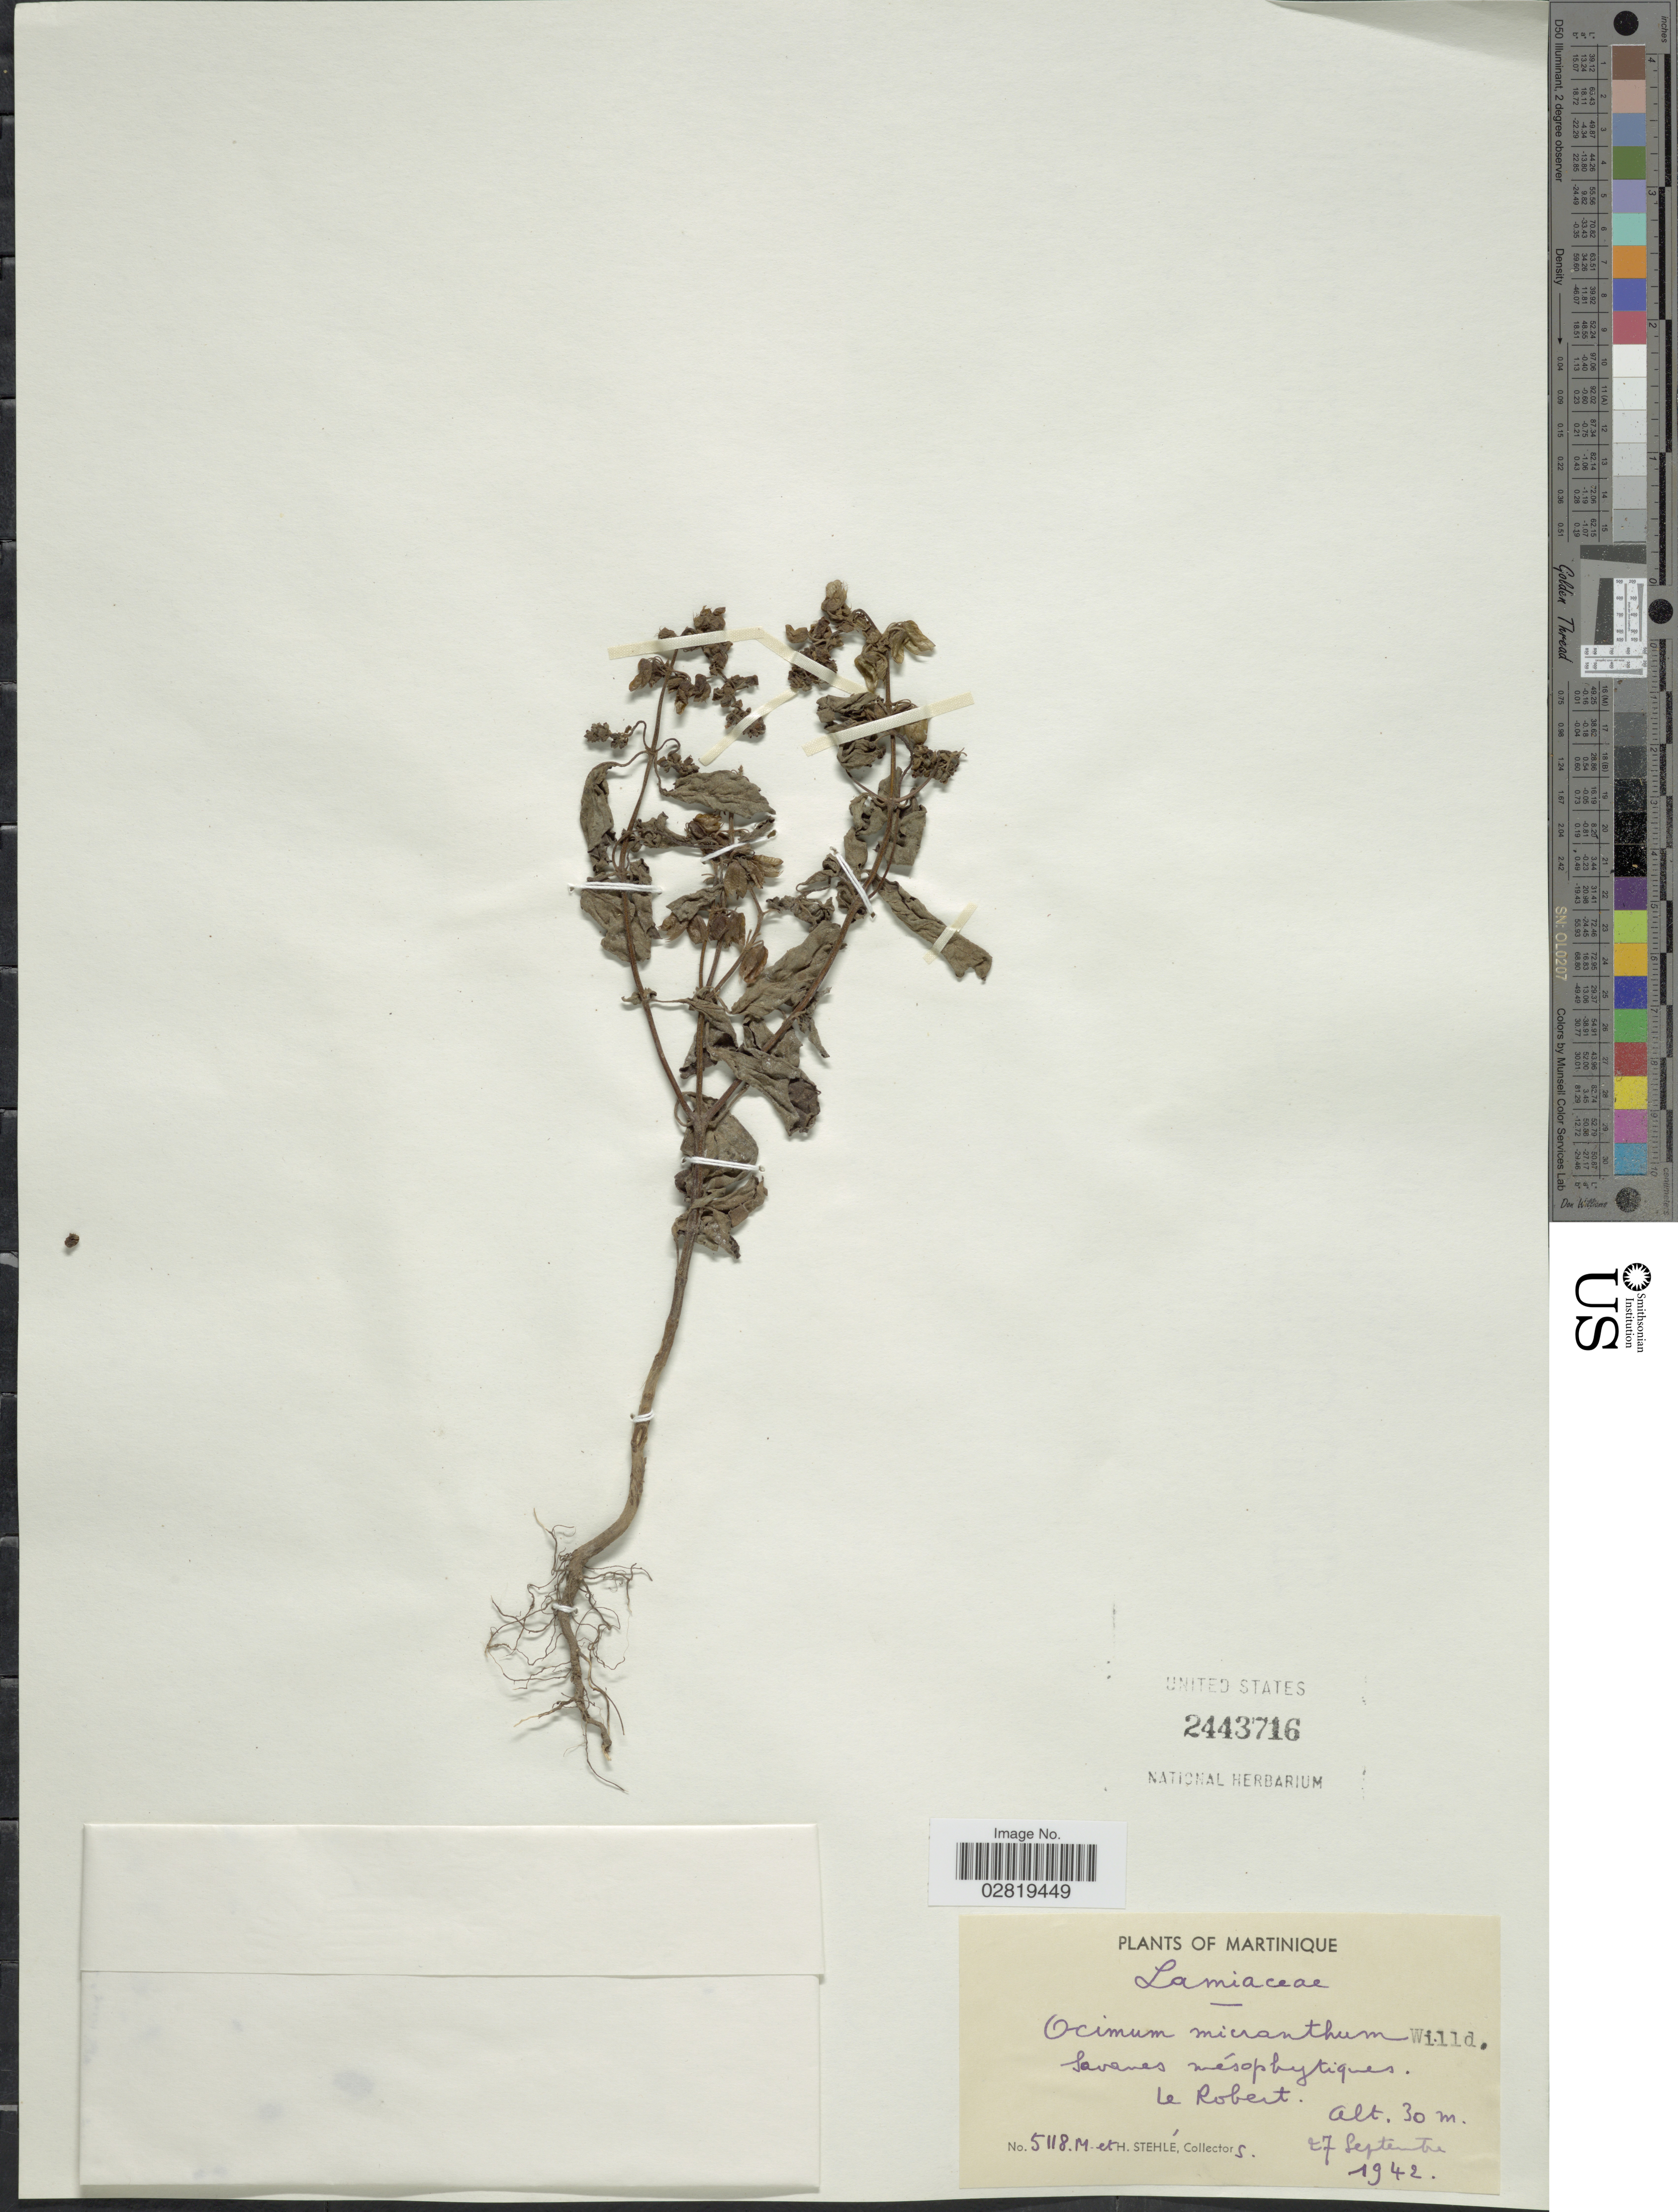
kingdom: Plantae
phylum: Tracheophyta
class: Magnoliopsida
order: Lamiales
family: Lamiaceae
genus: Ocimum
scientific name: Ocimum campechianum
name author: Mill.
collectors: M. Stehlé & H. Stehlé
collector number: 5118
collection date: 1942-09-27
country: Martinique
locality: Le Robert.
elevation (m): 30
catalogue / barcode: US 2443716